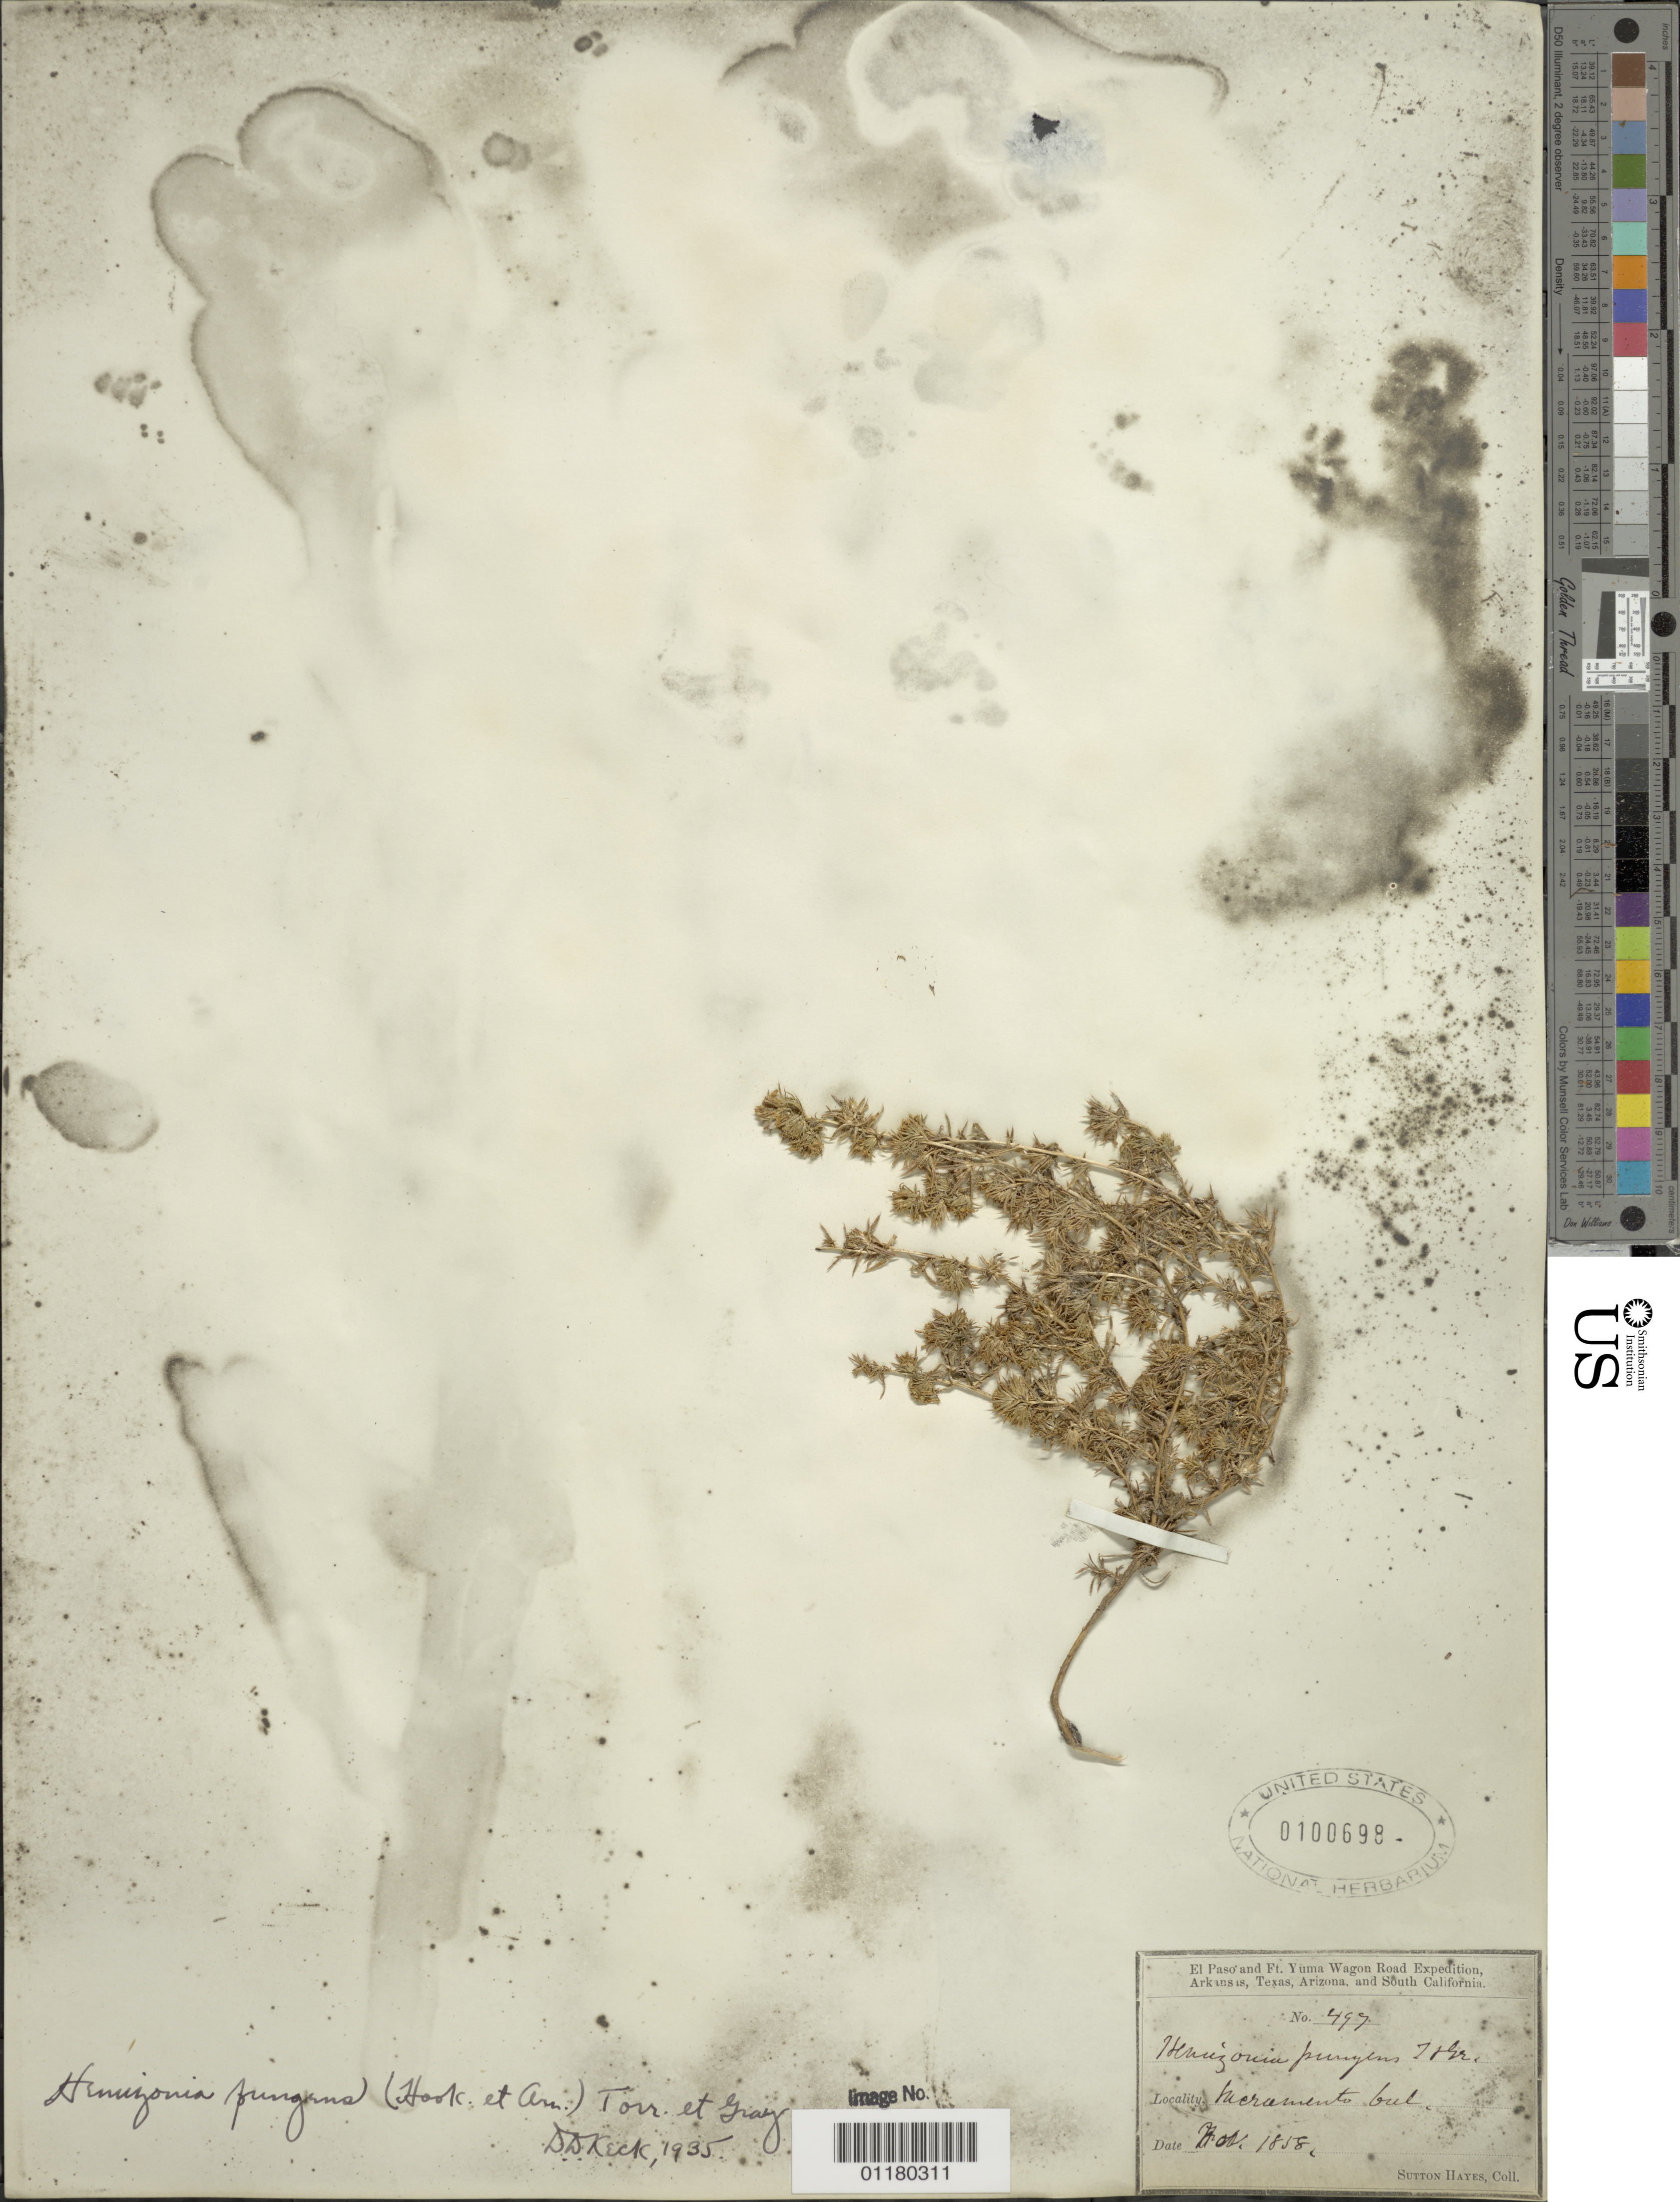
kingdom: Plantae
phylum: Tracheophyta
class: Magnoliopsida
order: Asterales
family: Asteraceae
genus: Centromadia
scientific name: Centromadia pungens subsp. pungens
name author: Hook. & Arn.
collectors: S. Hayes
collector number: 497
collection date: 1858-11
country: United States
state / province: California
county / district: Sacramento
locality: Sacramento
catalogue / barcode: US 100698